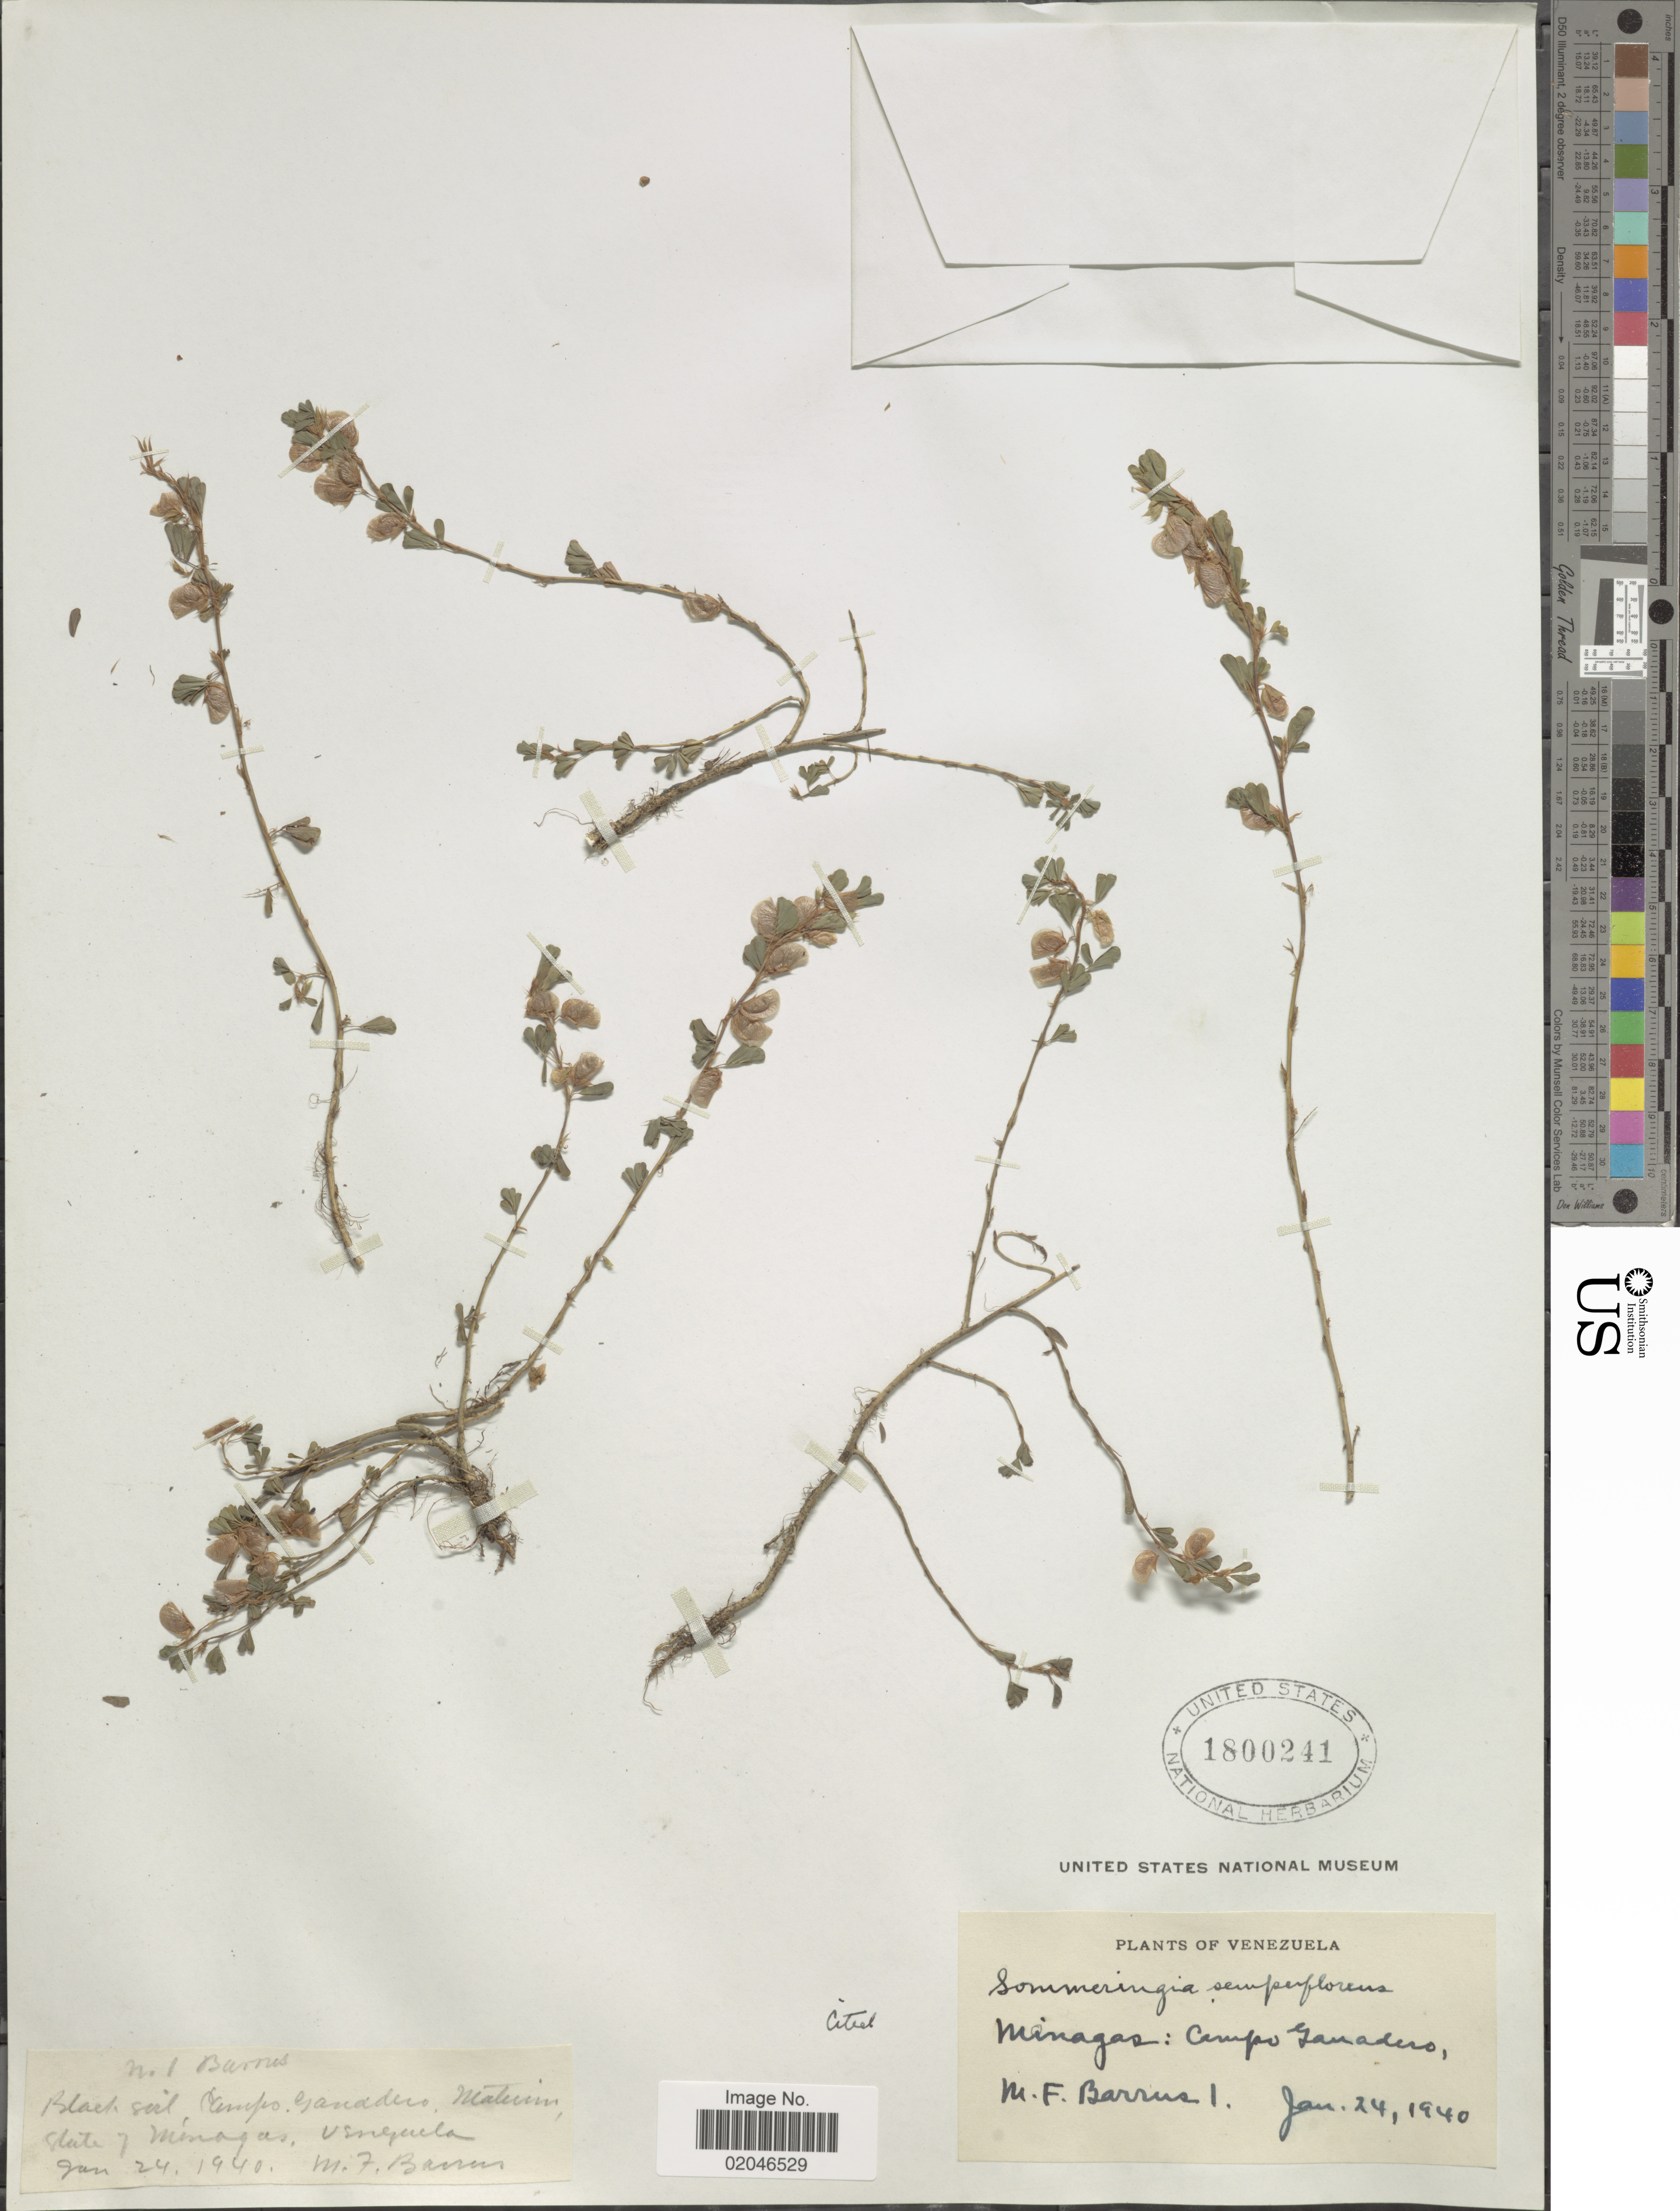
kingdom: Plantae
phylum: Tracheophyta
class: Magnoliopsida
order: Fabales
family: Fabaceae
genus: Soemmeringia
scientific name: Soemmeringia semperflorens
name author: Mart.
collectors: M. Barrus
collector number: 1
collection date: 1940-01-24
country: Venezuela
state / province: Monagas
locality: Monagas: Campo Ganadero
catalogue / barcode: US 1800241